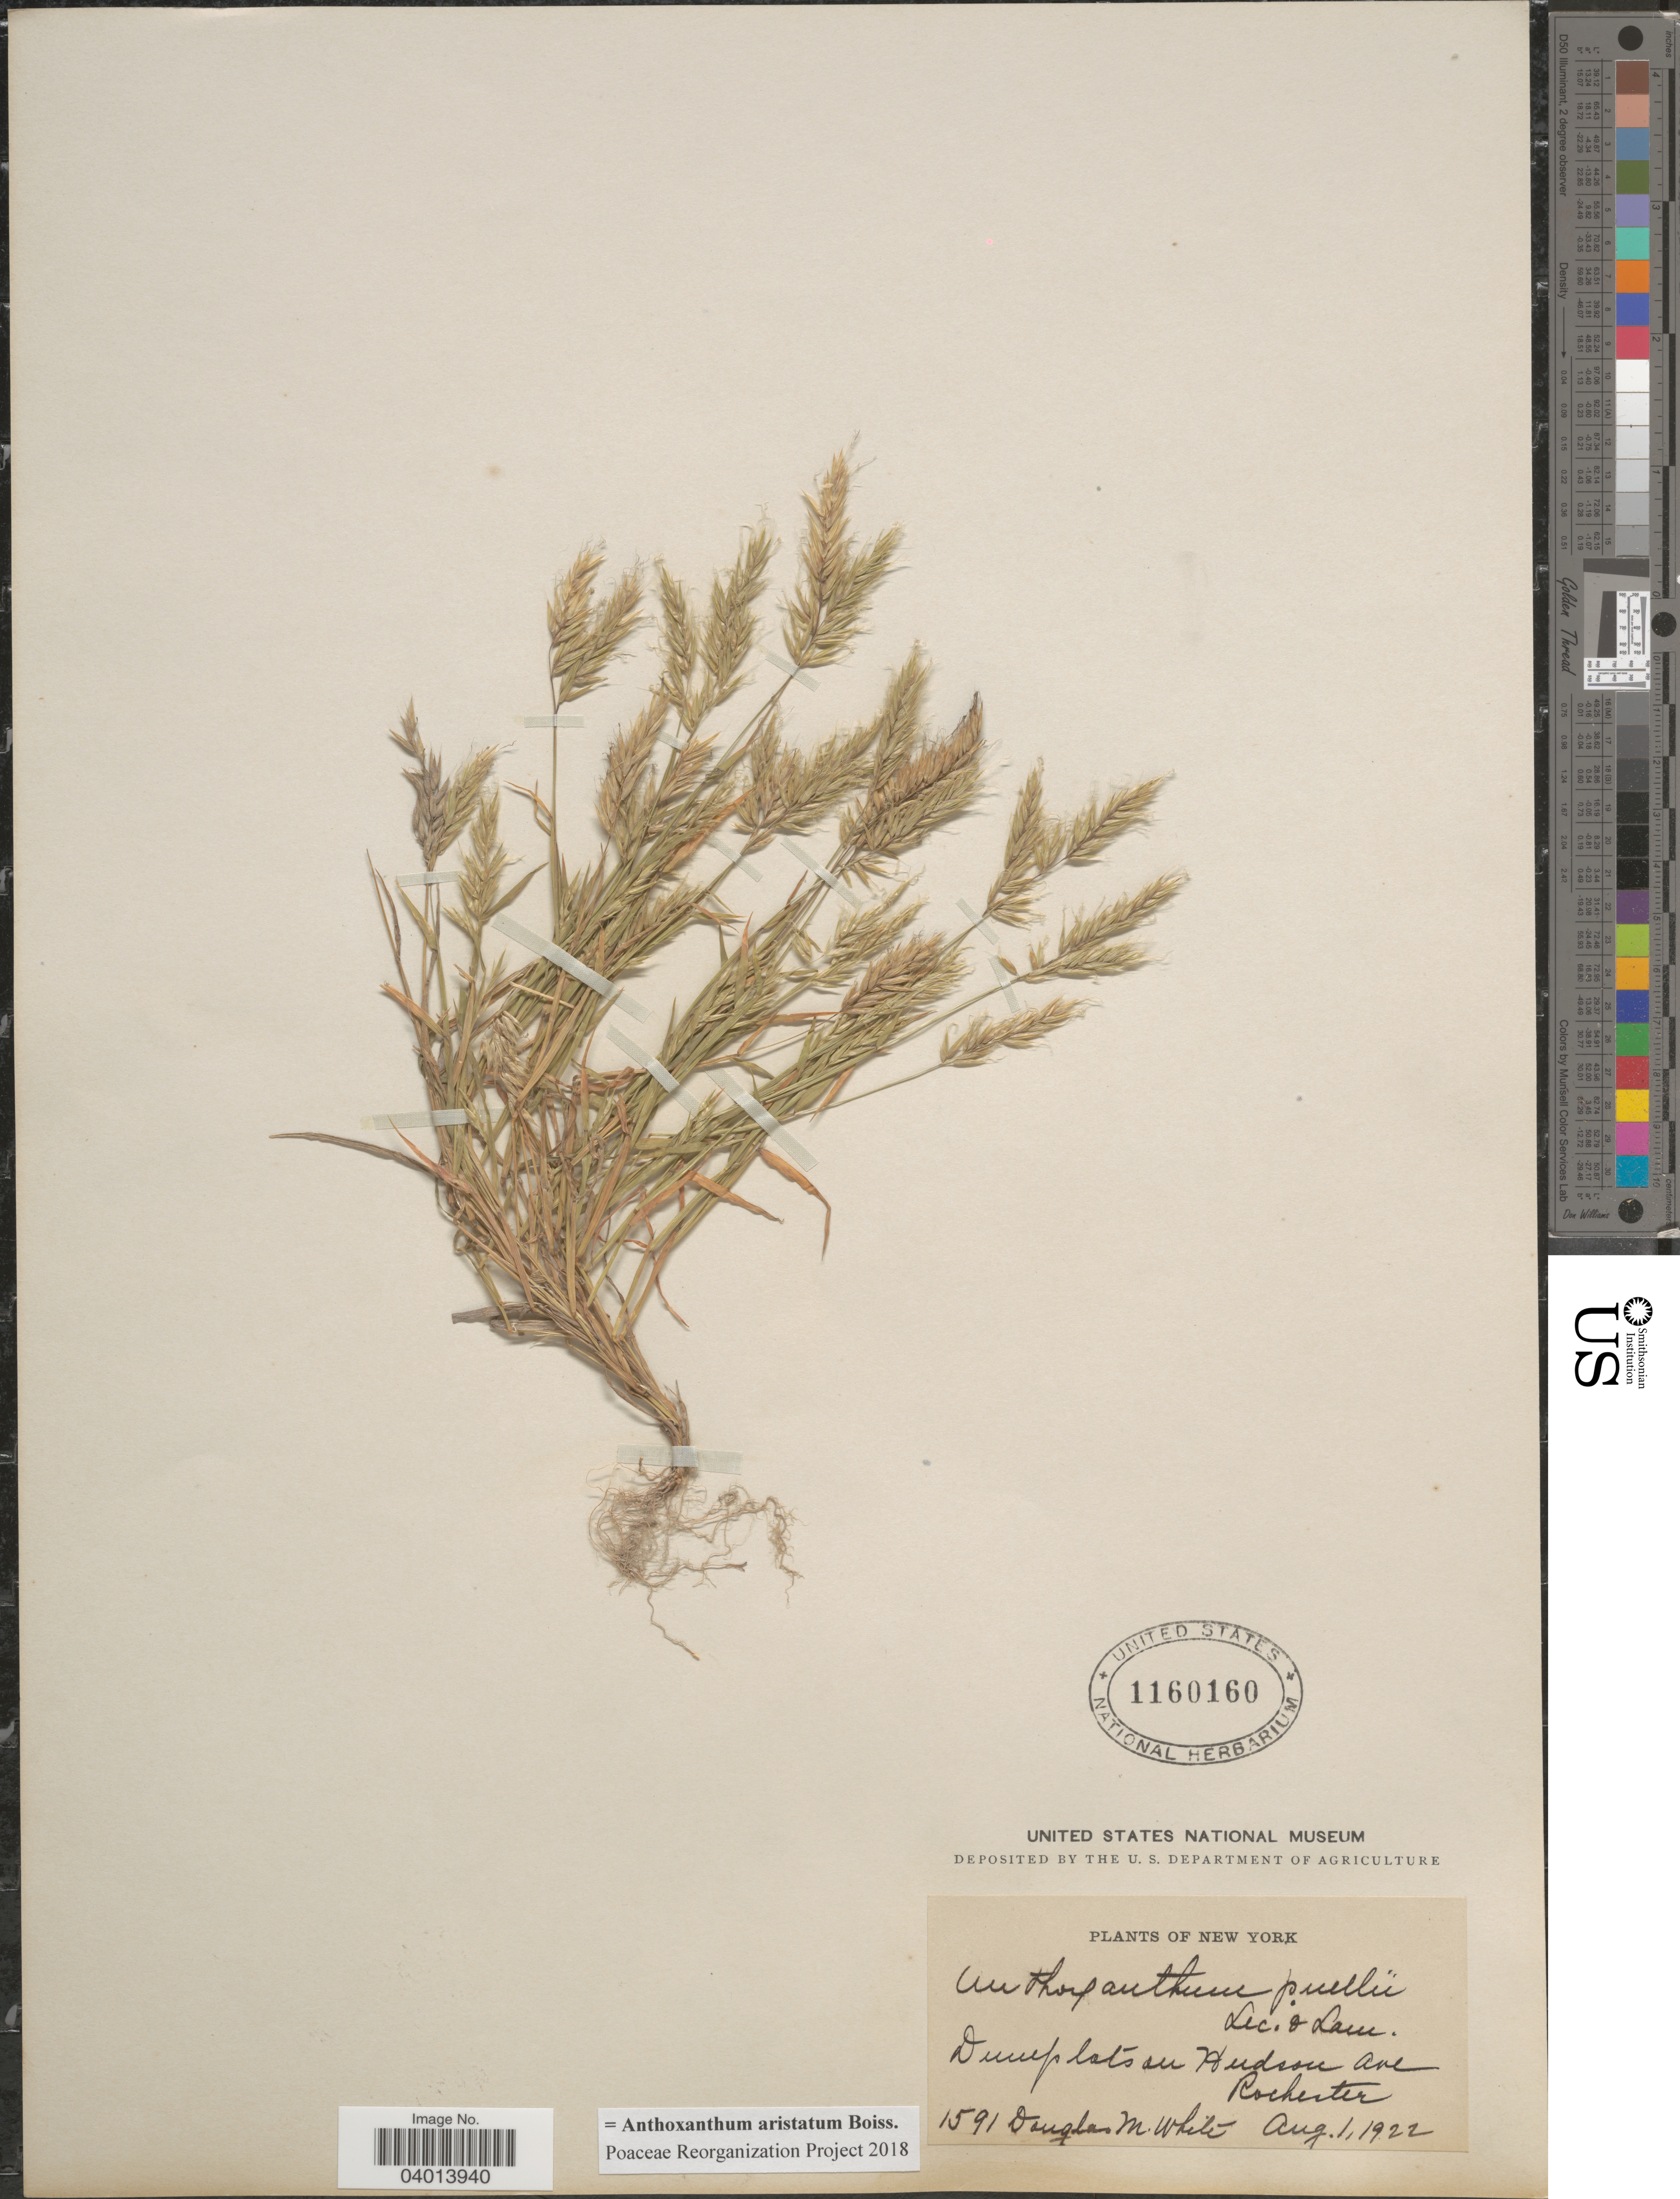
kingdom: Plantae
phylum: Tracheophyta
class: Liliopsida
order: Poales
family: Poaceae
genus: Anthoxanthum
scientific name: Anthoxanthum aristatum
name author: Boiss.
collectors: D. White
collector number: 1591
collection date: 1922-08-01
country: United States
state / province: New York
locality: Damp lots on Hudson Ave Rochester.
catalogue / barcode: US 1160160